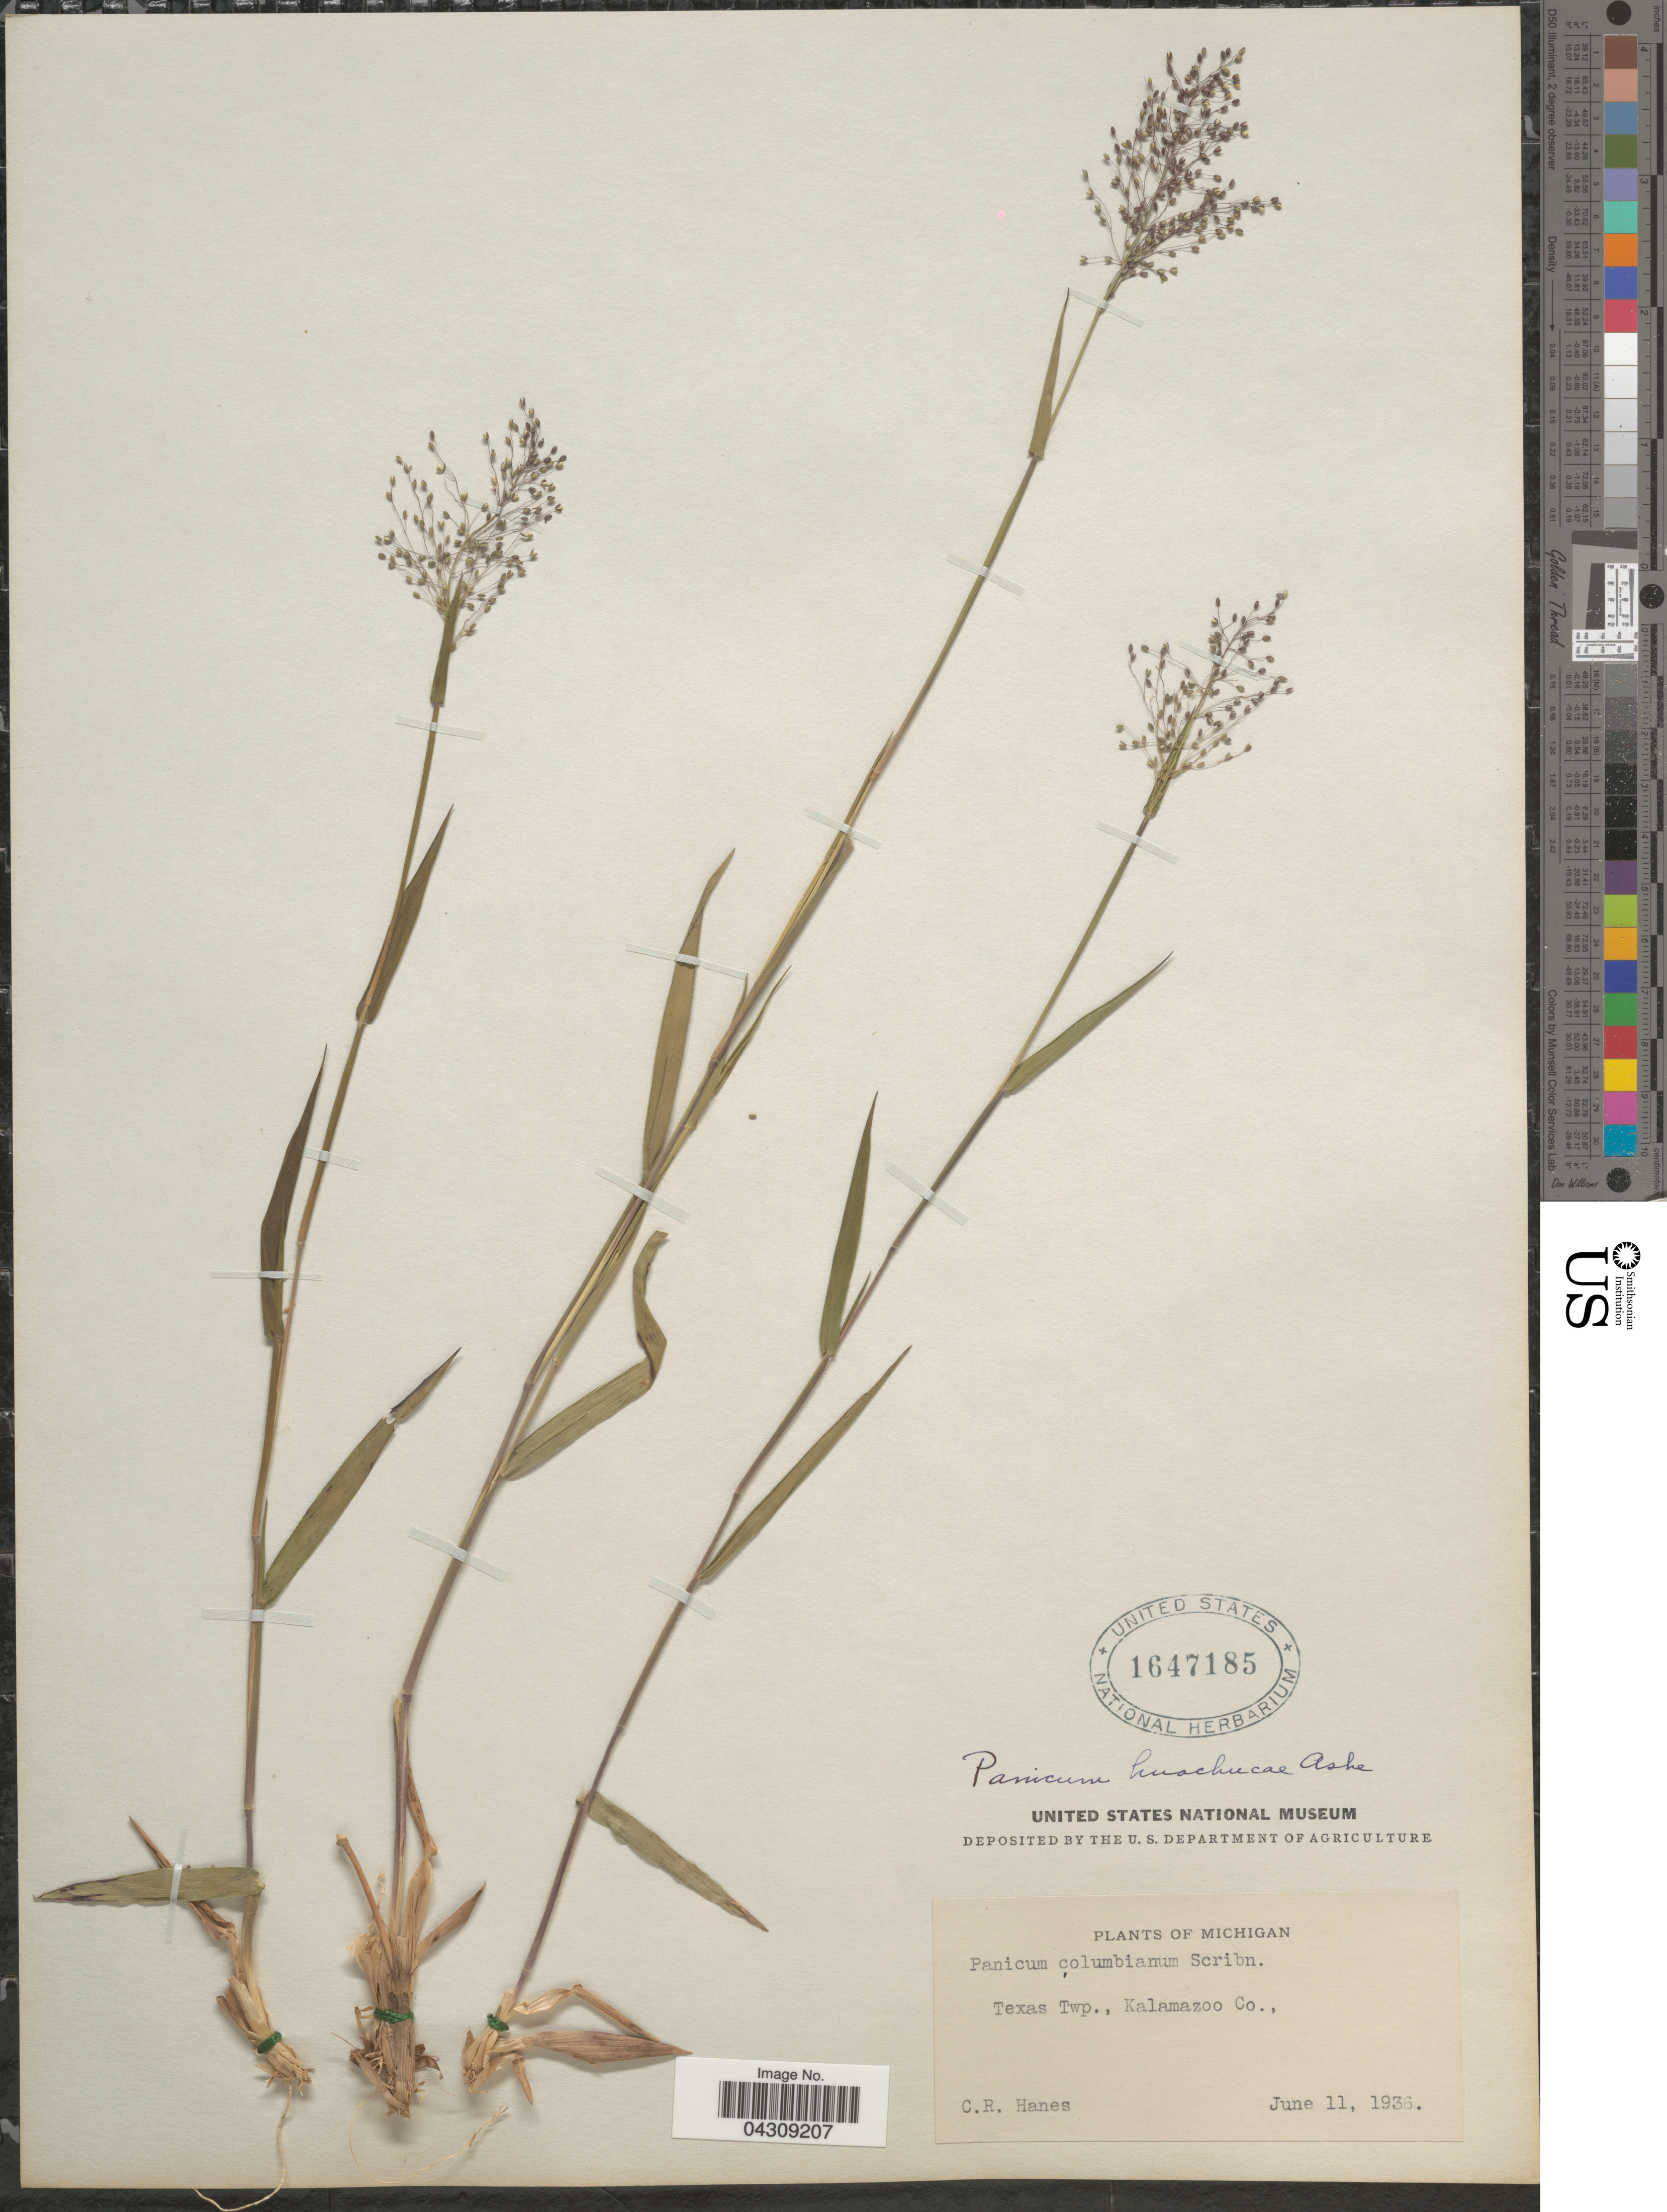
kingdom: Plantae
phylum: Tracheophyta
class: Liliopsida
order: Poales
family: Poaceae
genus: Dichanthelium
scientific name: Dichanthelium acuminatum var. acuminatum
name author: (Sw.) Gould & C.A. Clark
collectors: C. Hanes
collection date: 1936-06-11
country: United States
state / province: Michigan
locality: Texas Twp., Kalamazoo Co.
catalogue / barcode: US 1647185